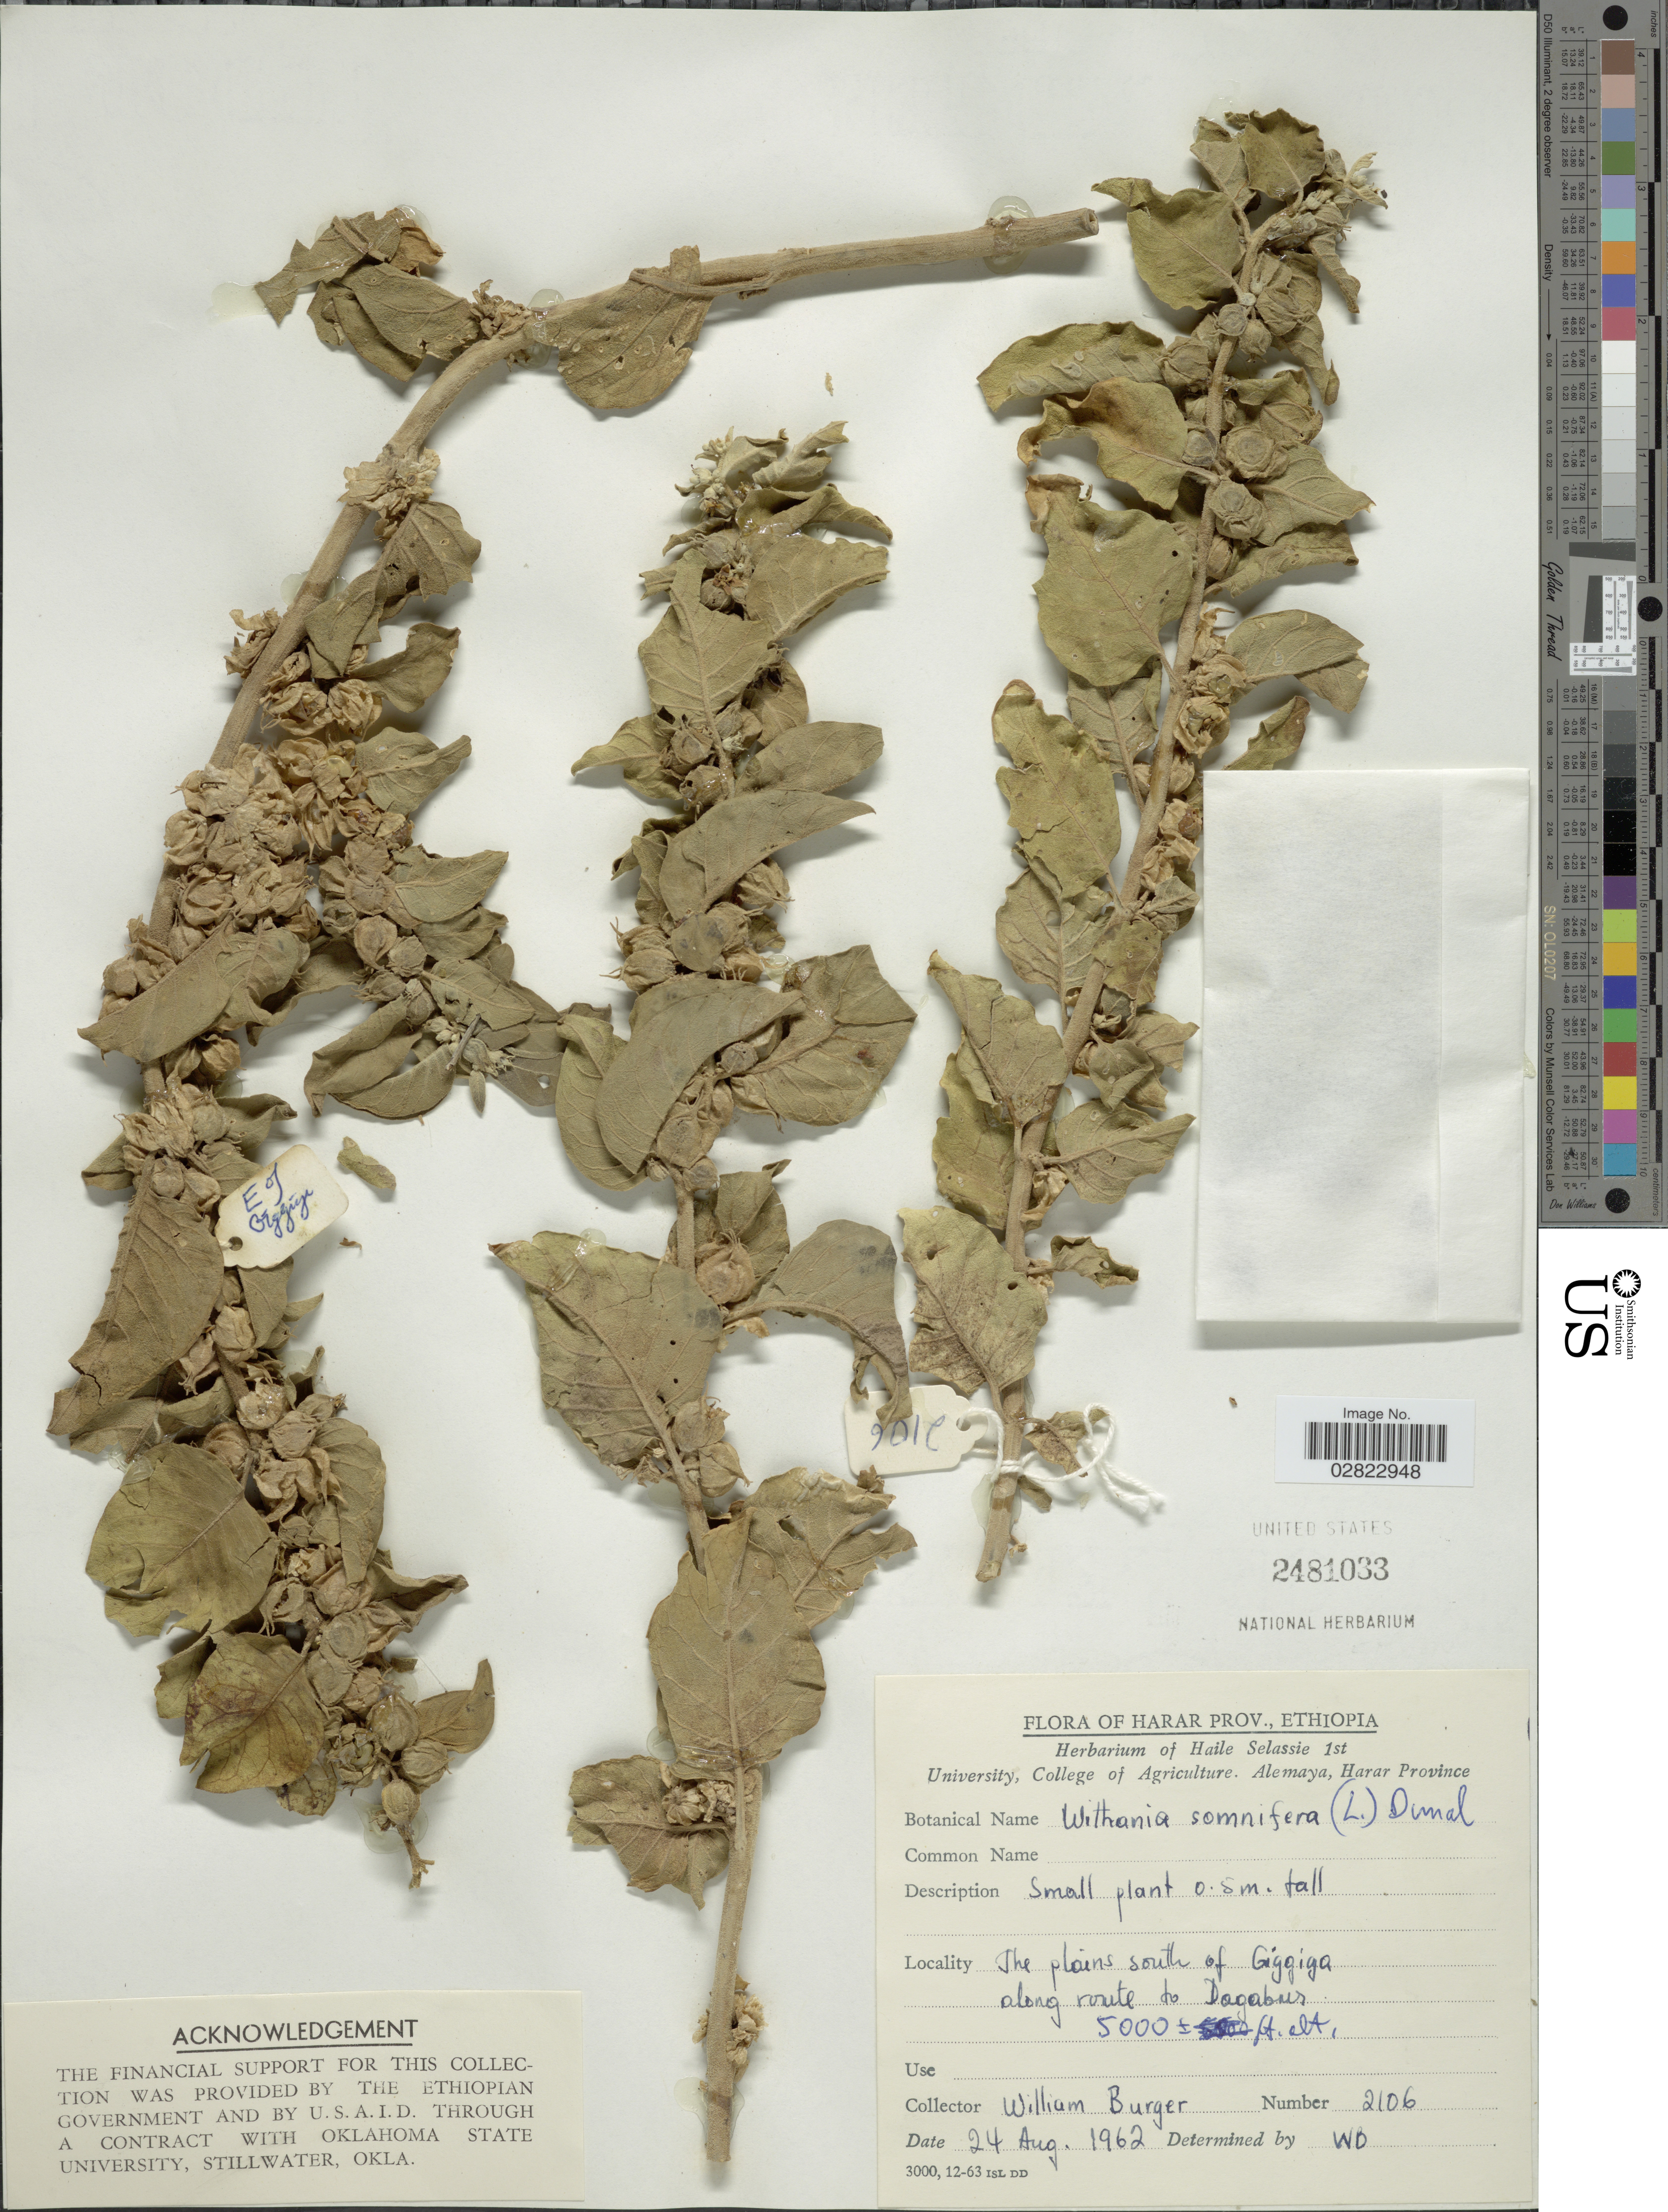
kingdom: Plantae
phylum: Tracheophyta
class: Magnoliopsida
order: Solanales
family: Solanaceae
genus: Withania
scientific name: Withania somnifera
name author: (L.) Dunal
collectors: W. Burger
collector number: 2106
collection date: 1962-08-24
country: Ethiopia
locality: Harar Prov. The plains south of Giggiga along route to Dagabur.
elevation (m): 1524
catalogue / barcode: US 2481033